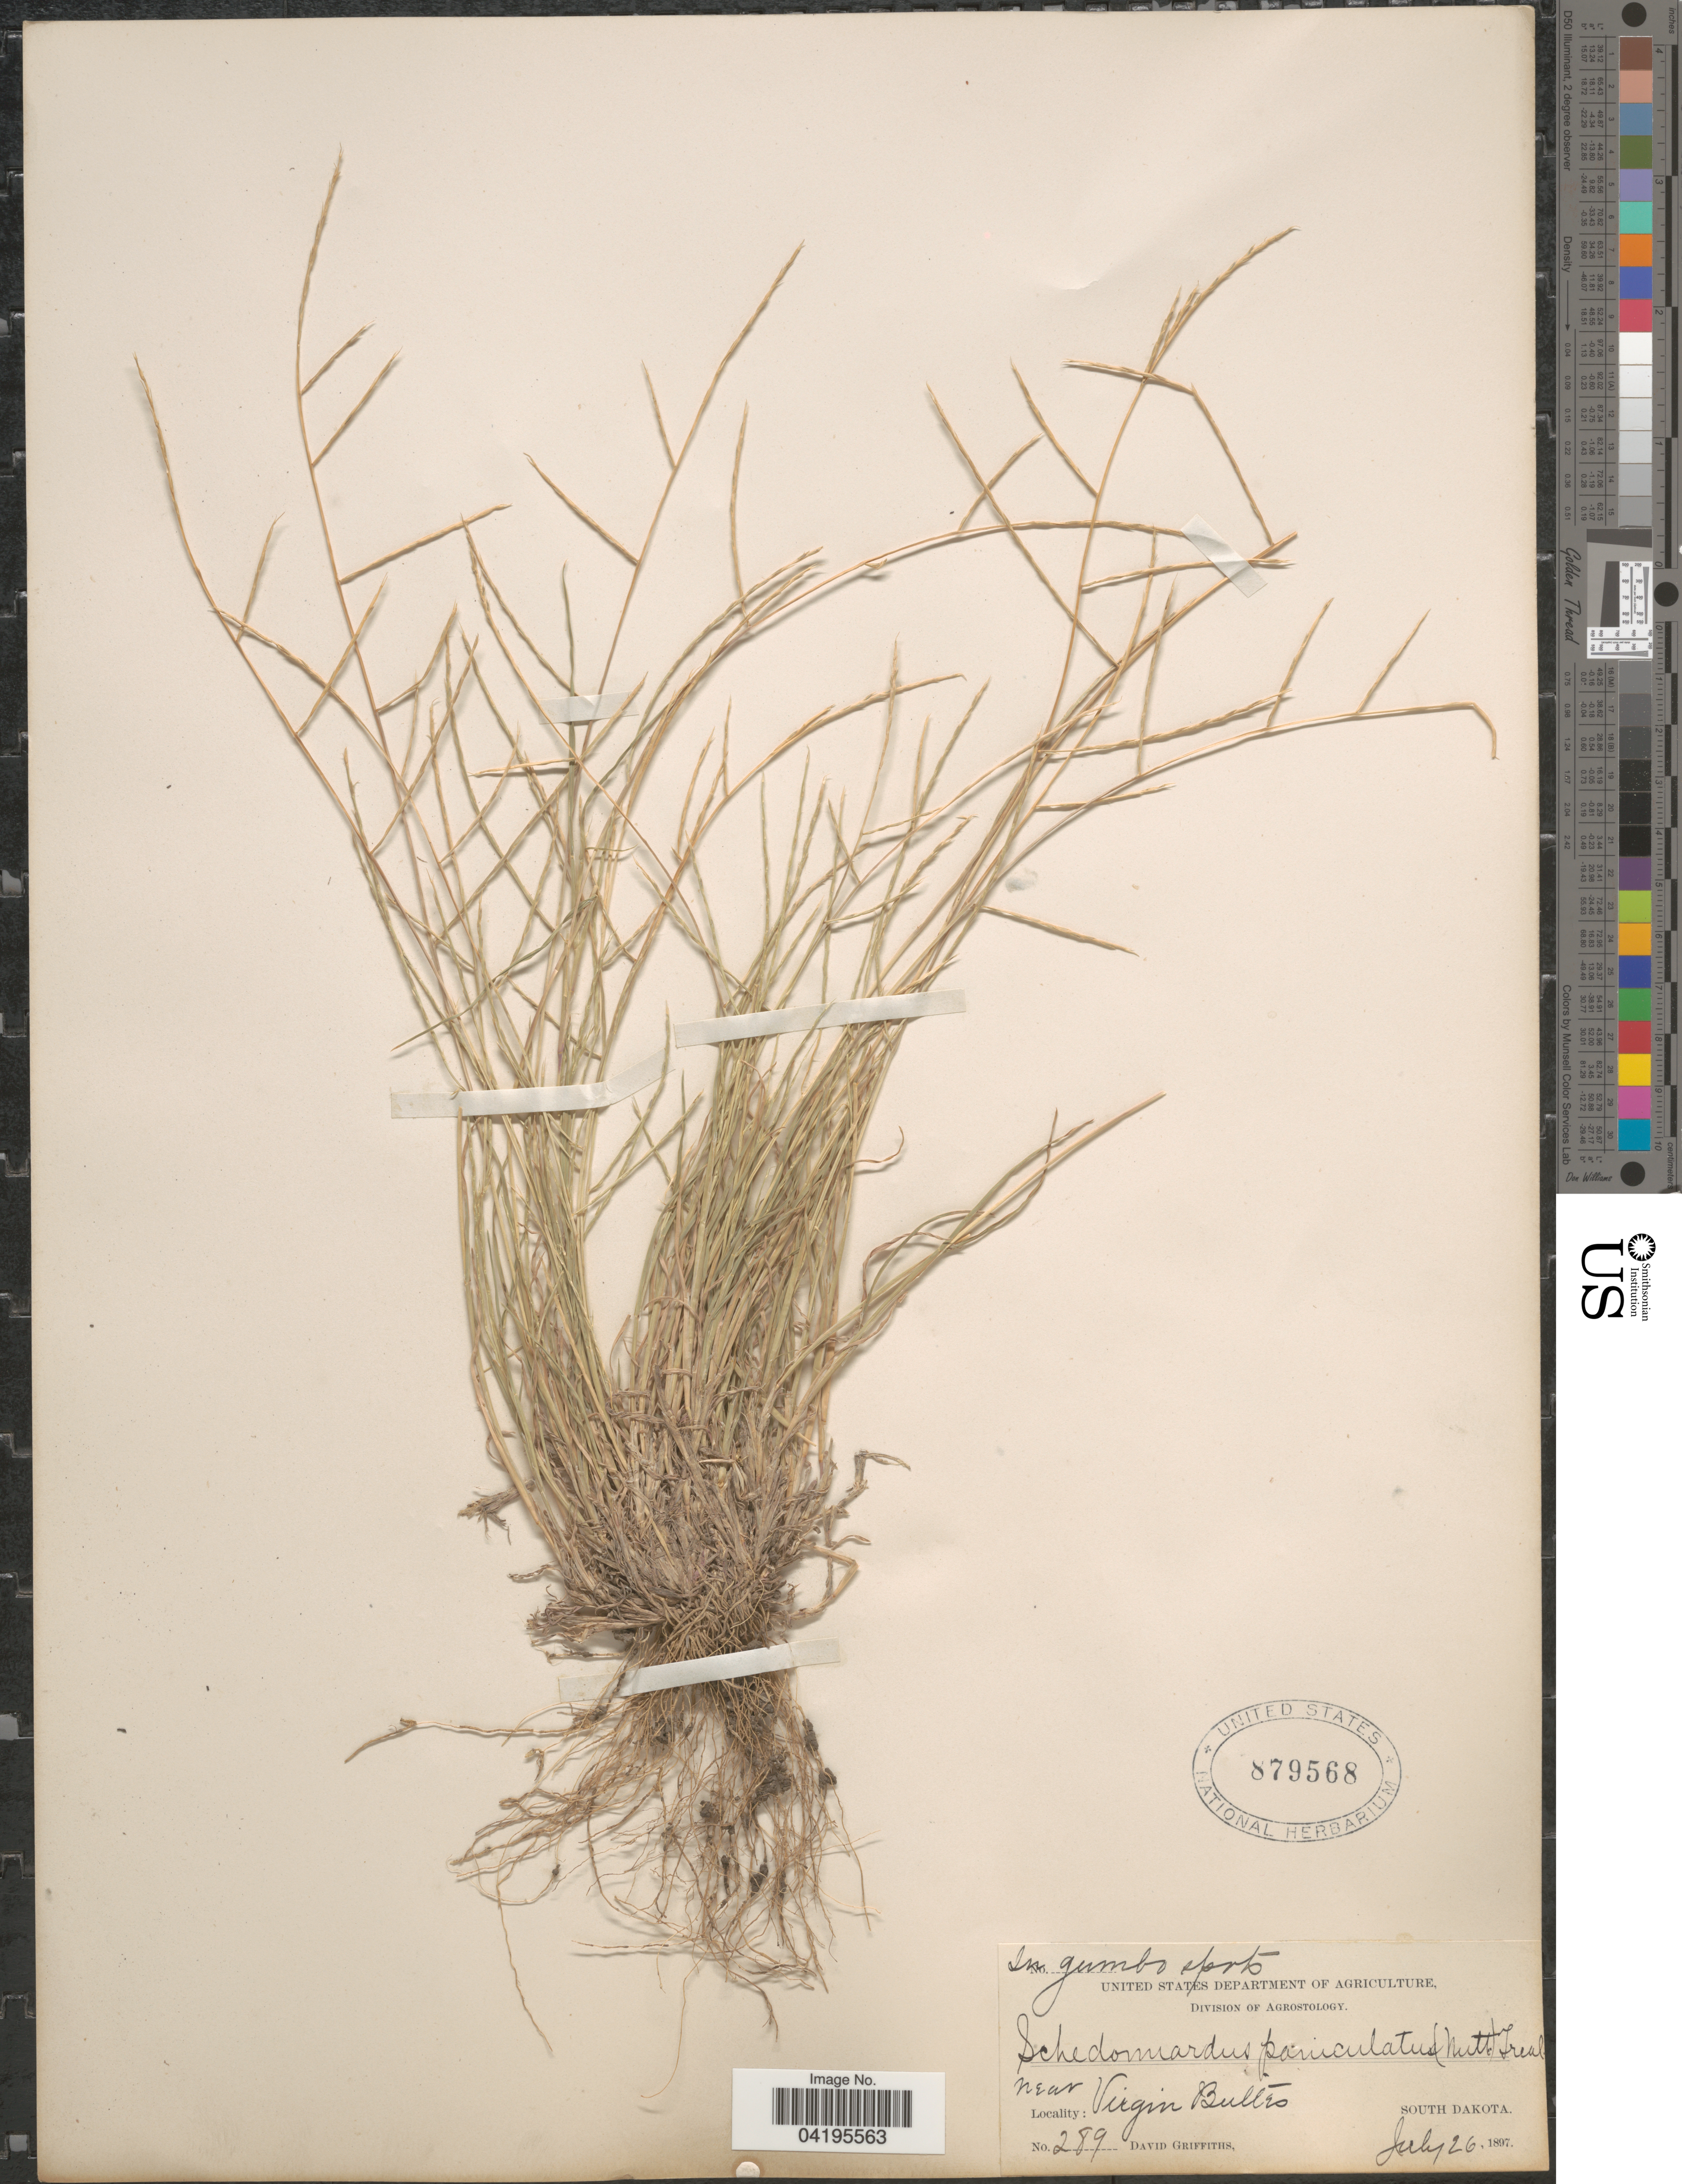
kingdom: Plantae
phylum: Tracheophyta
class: Liliopsida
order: Poales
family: Poaceae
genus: Muhlenbergia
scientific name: Muhlenbergia paniculata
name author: (Nutt.) Columbus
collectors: D. Griffiths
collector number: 289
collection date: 1897-07-26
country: United States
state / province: South Dakota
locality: Near Virgin Buttes.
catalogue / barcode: US 879568